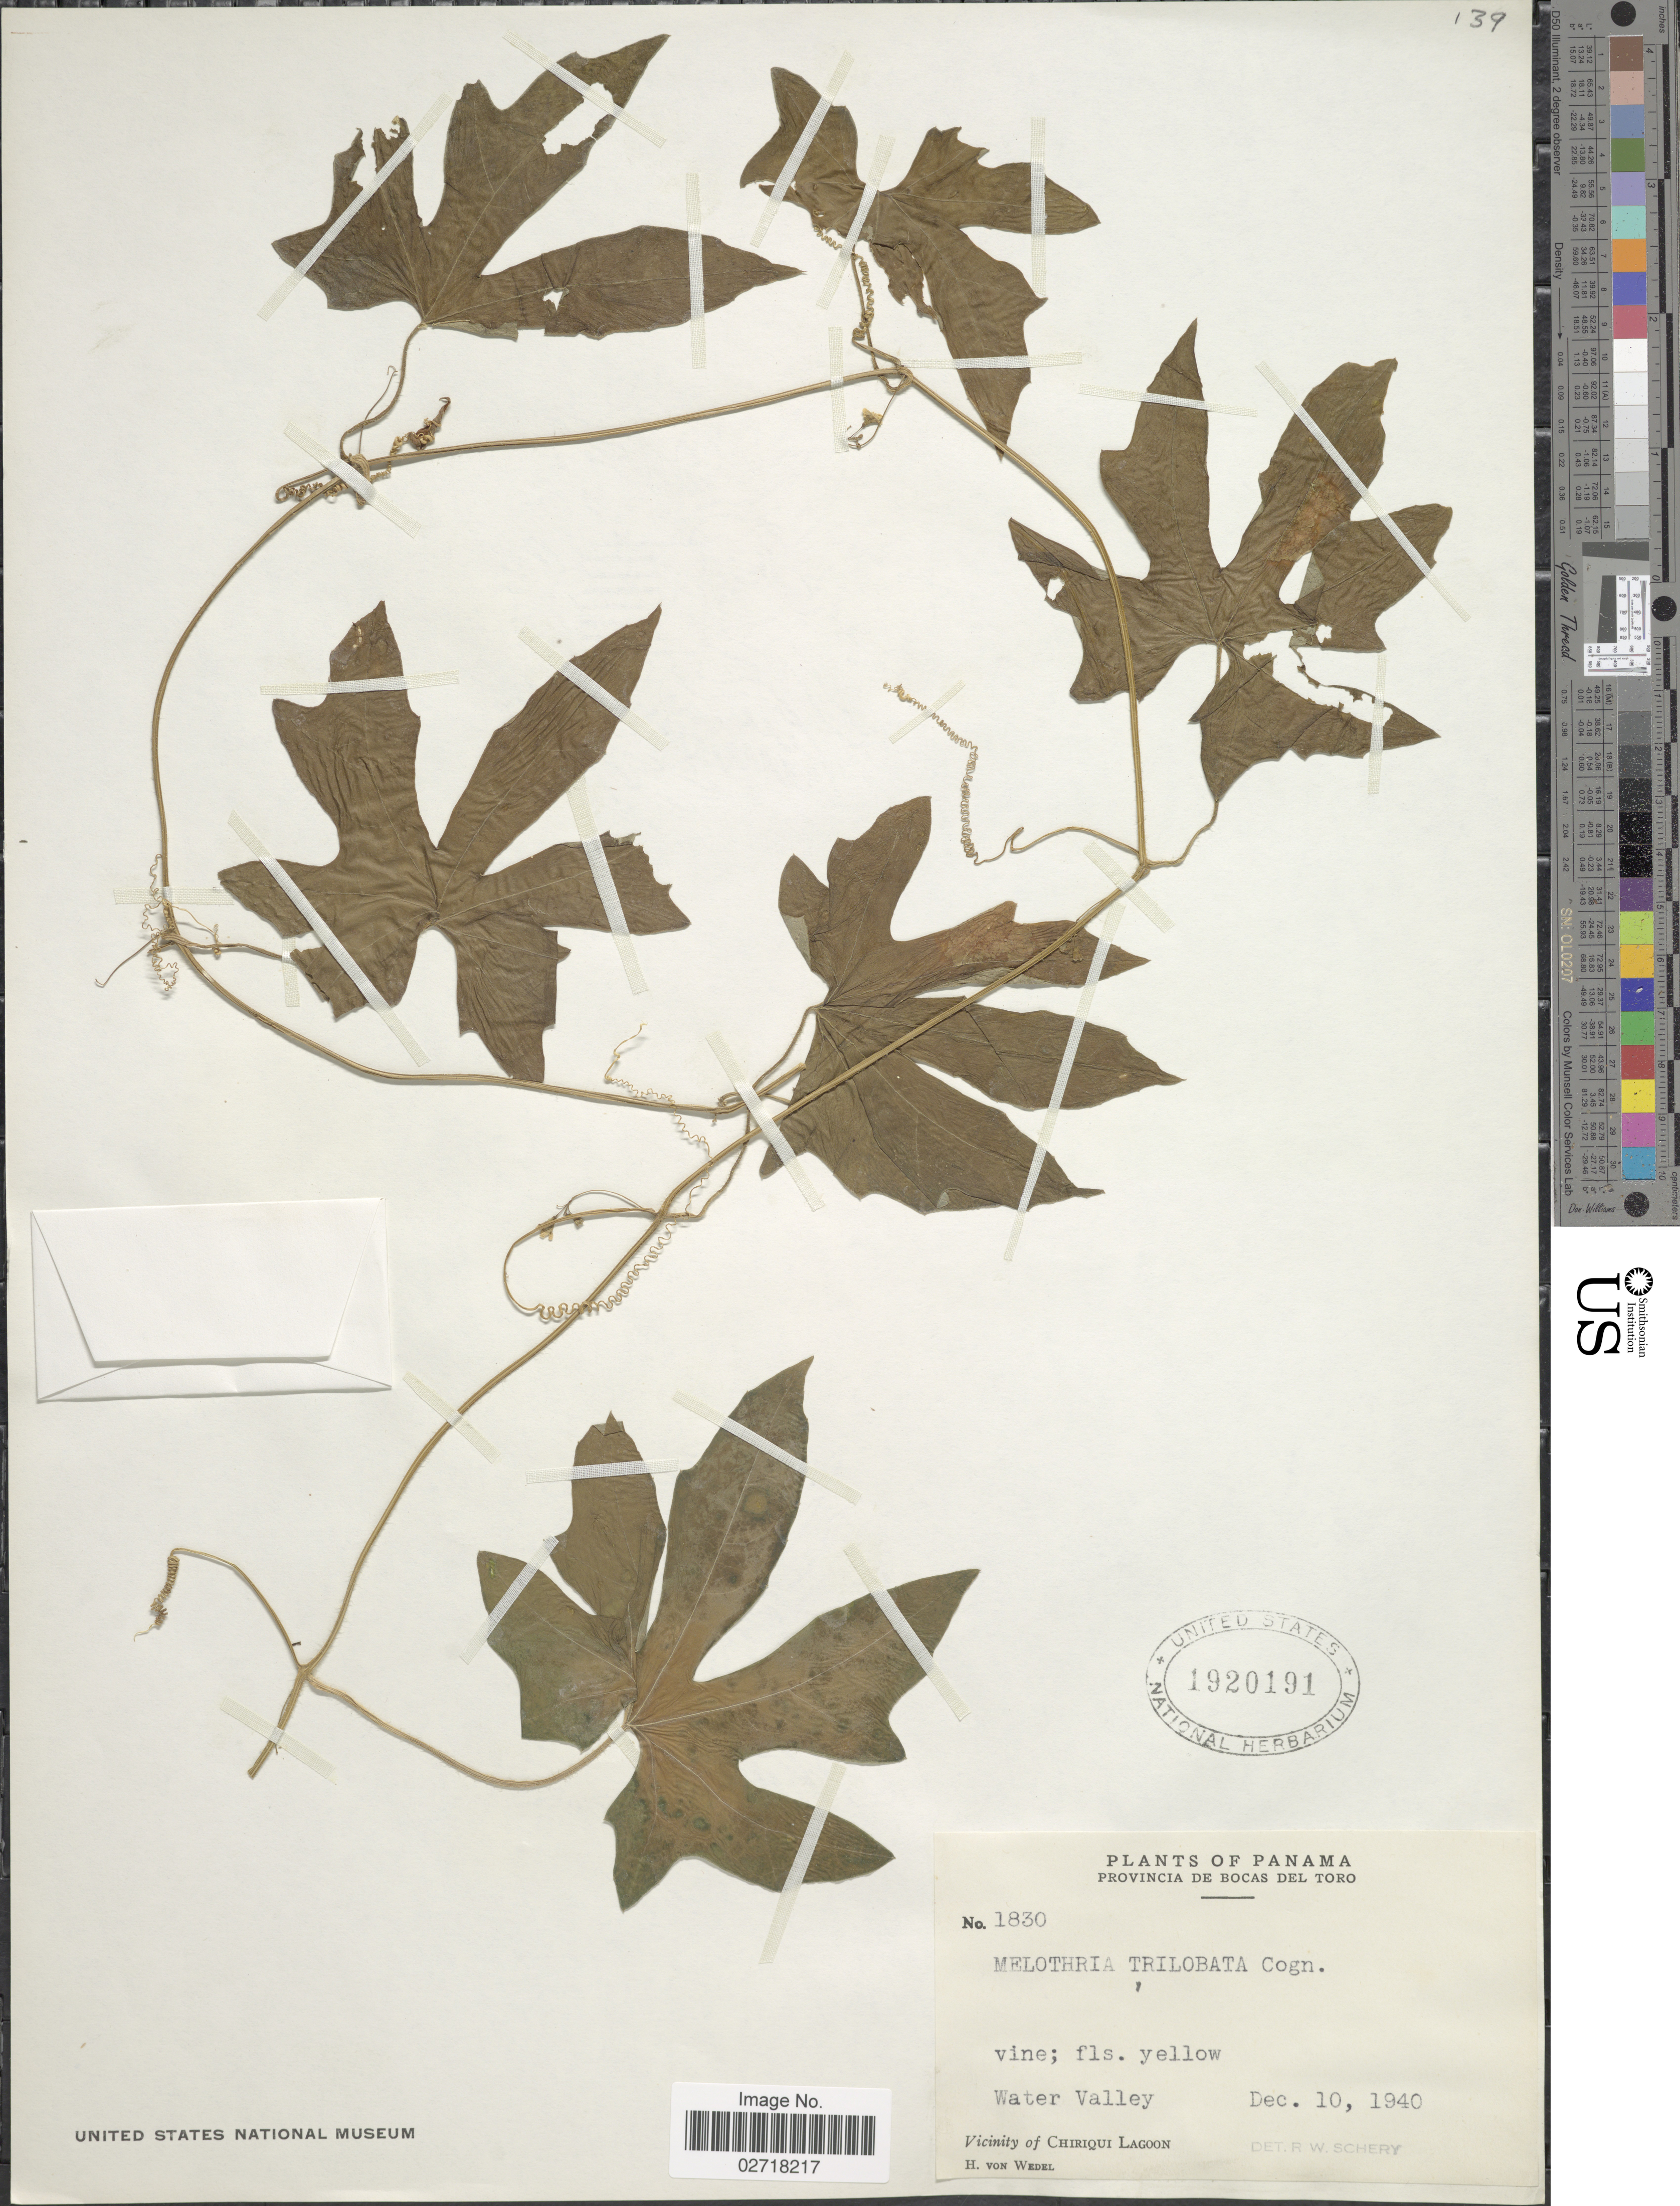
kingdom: Plantae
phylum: Tracheophyta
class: Magnoliopsida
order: Cucurbitales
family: Cucurbitaceae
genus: Melothria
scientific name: Melothria trilobata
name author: Cogn.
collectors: H. von Wedel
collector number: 1830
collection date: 1940-12-10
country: Panama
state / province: Bocas del Toro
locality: Water Valley. Vicinity of Chiriqui Lagoon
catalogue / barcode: US 1920191